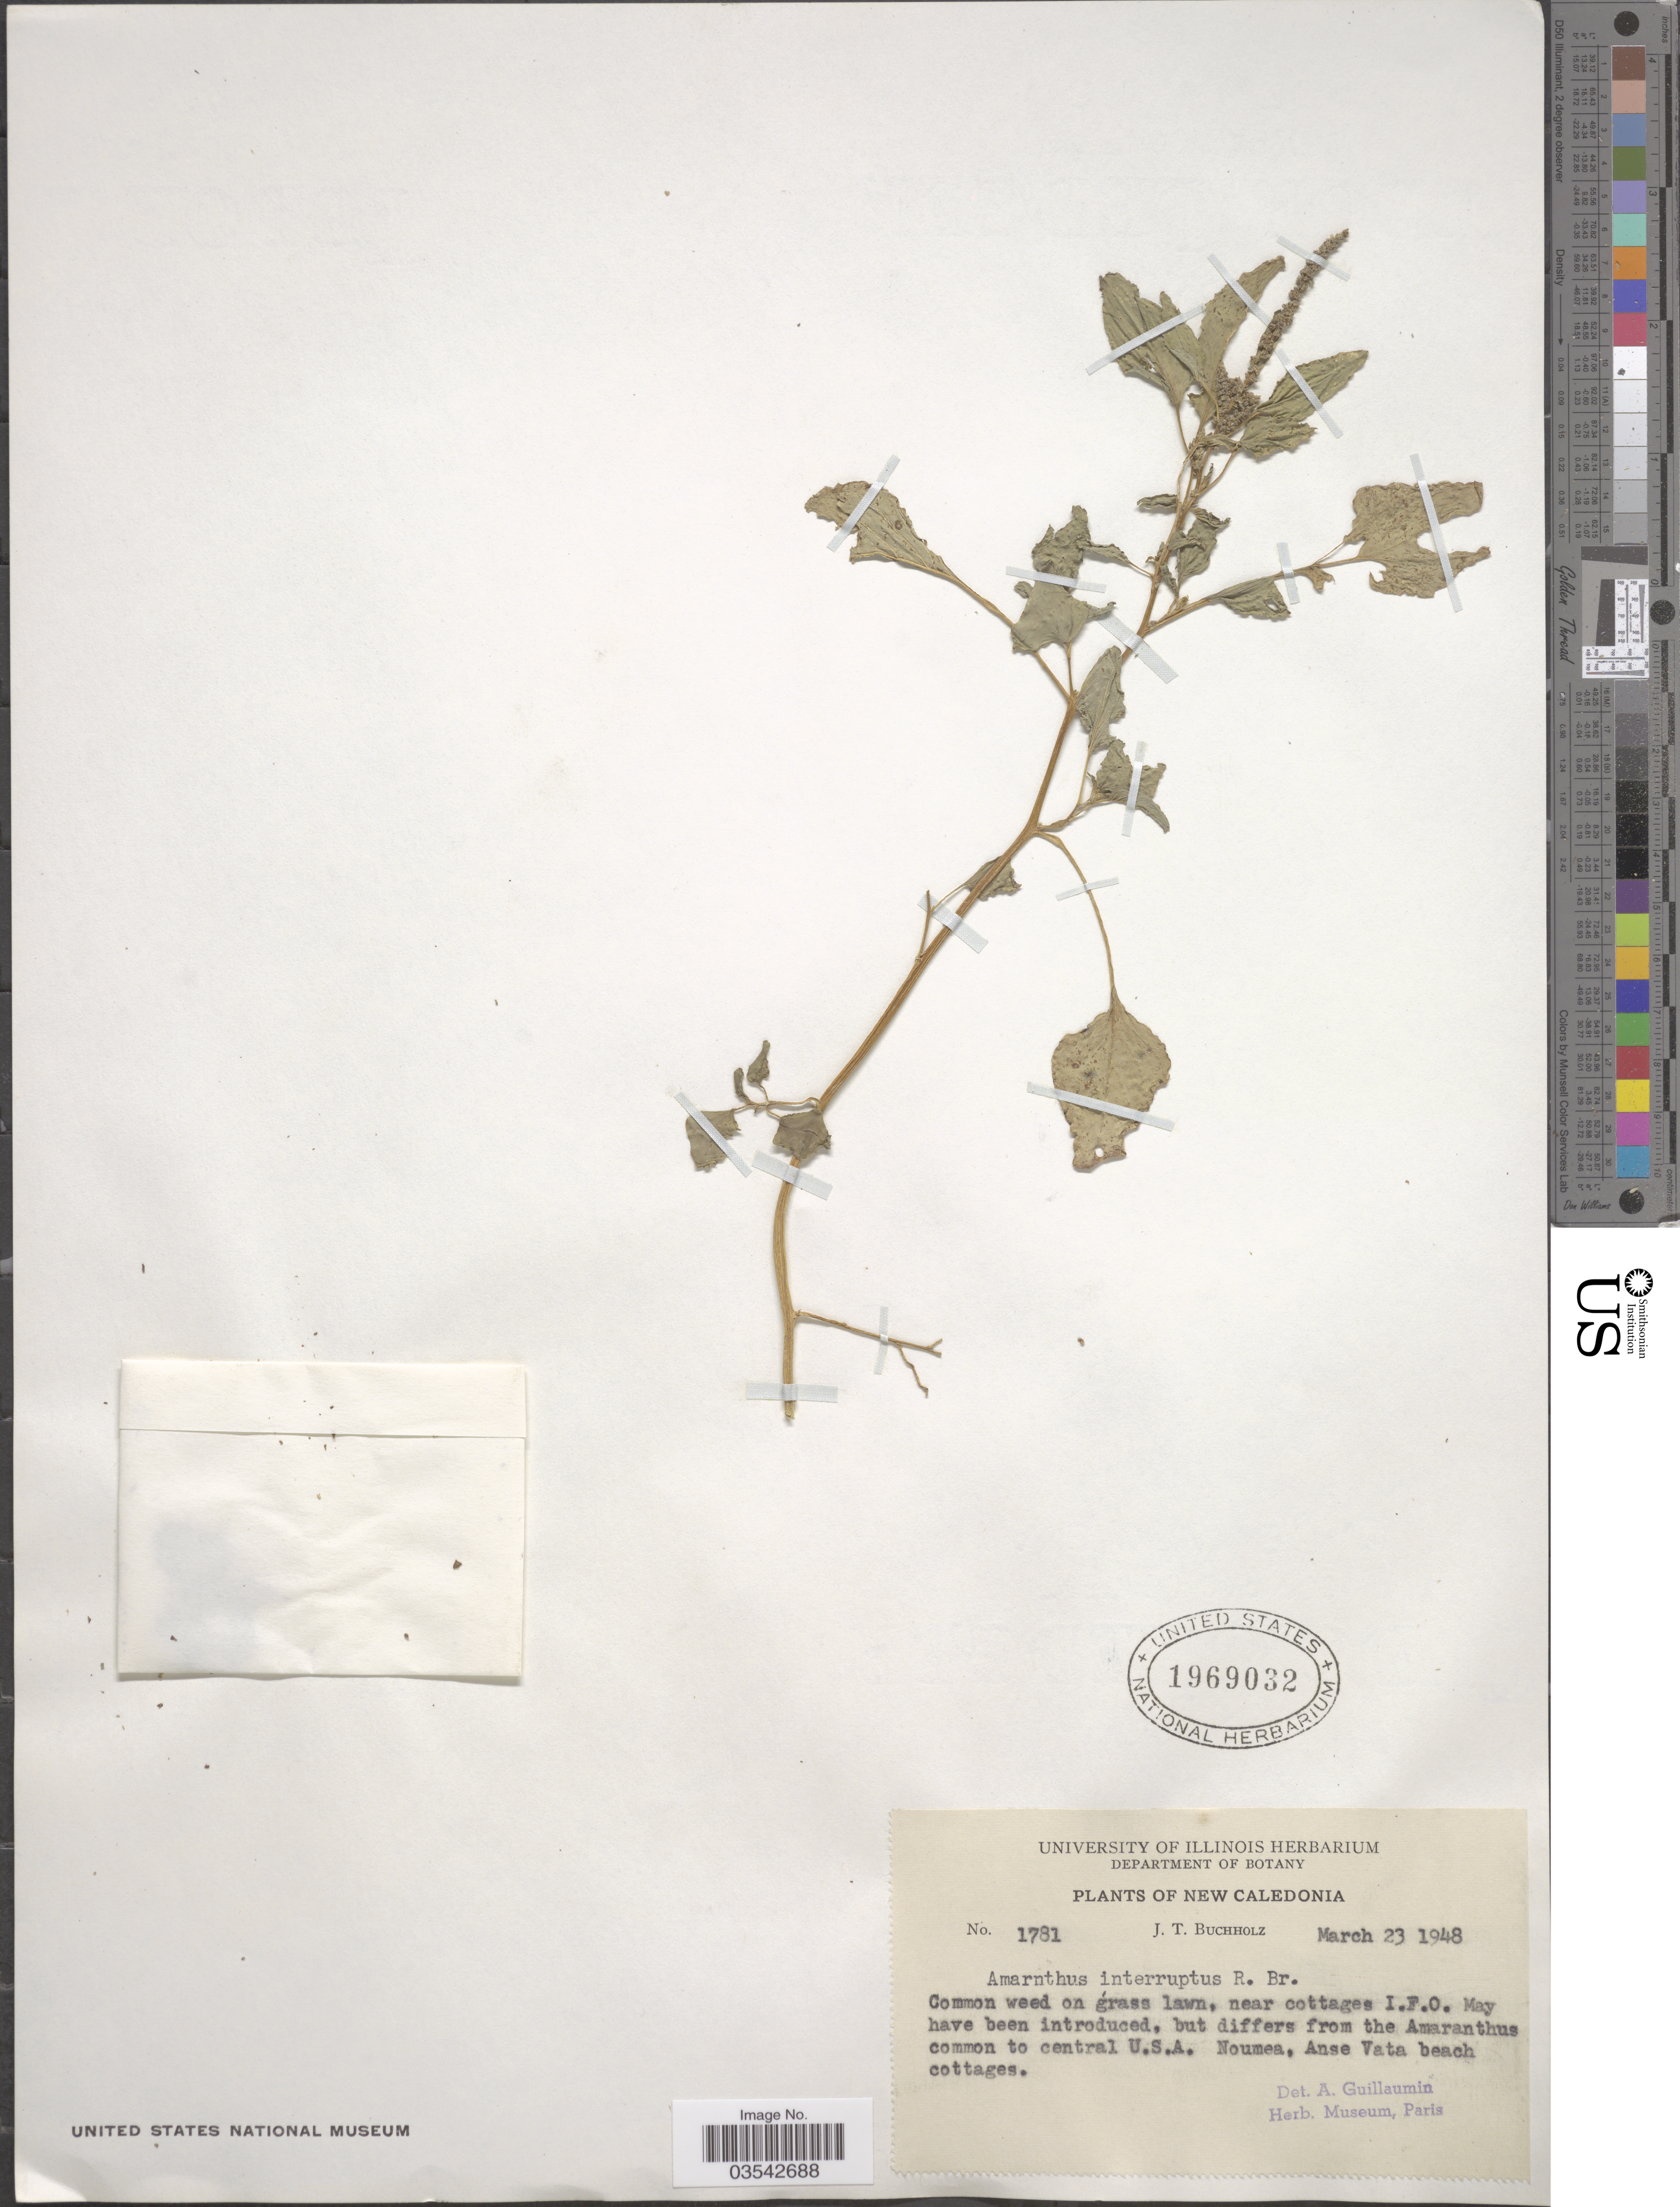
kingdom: Plantae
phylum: Tracheophyta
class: Magnoliopsida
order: Caryophyllales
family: Amaranthaceae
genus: Amaranthus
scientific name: Amaranthus interruptus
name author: R. Br.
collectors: J. T. Buchholz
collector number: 1781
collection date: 1948-03-23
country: New Caledonia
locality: Near cottages I. F. O. Noumea, Anse Vata beach cottages.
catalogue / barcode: US 1969032